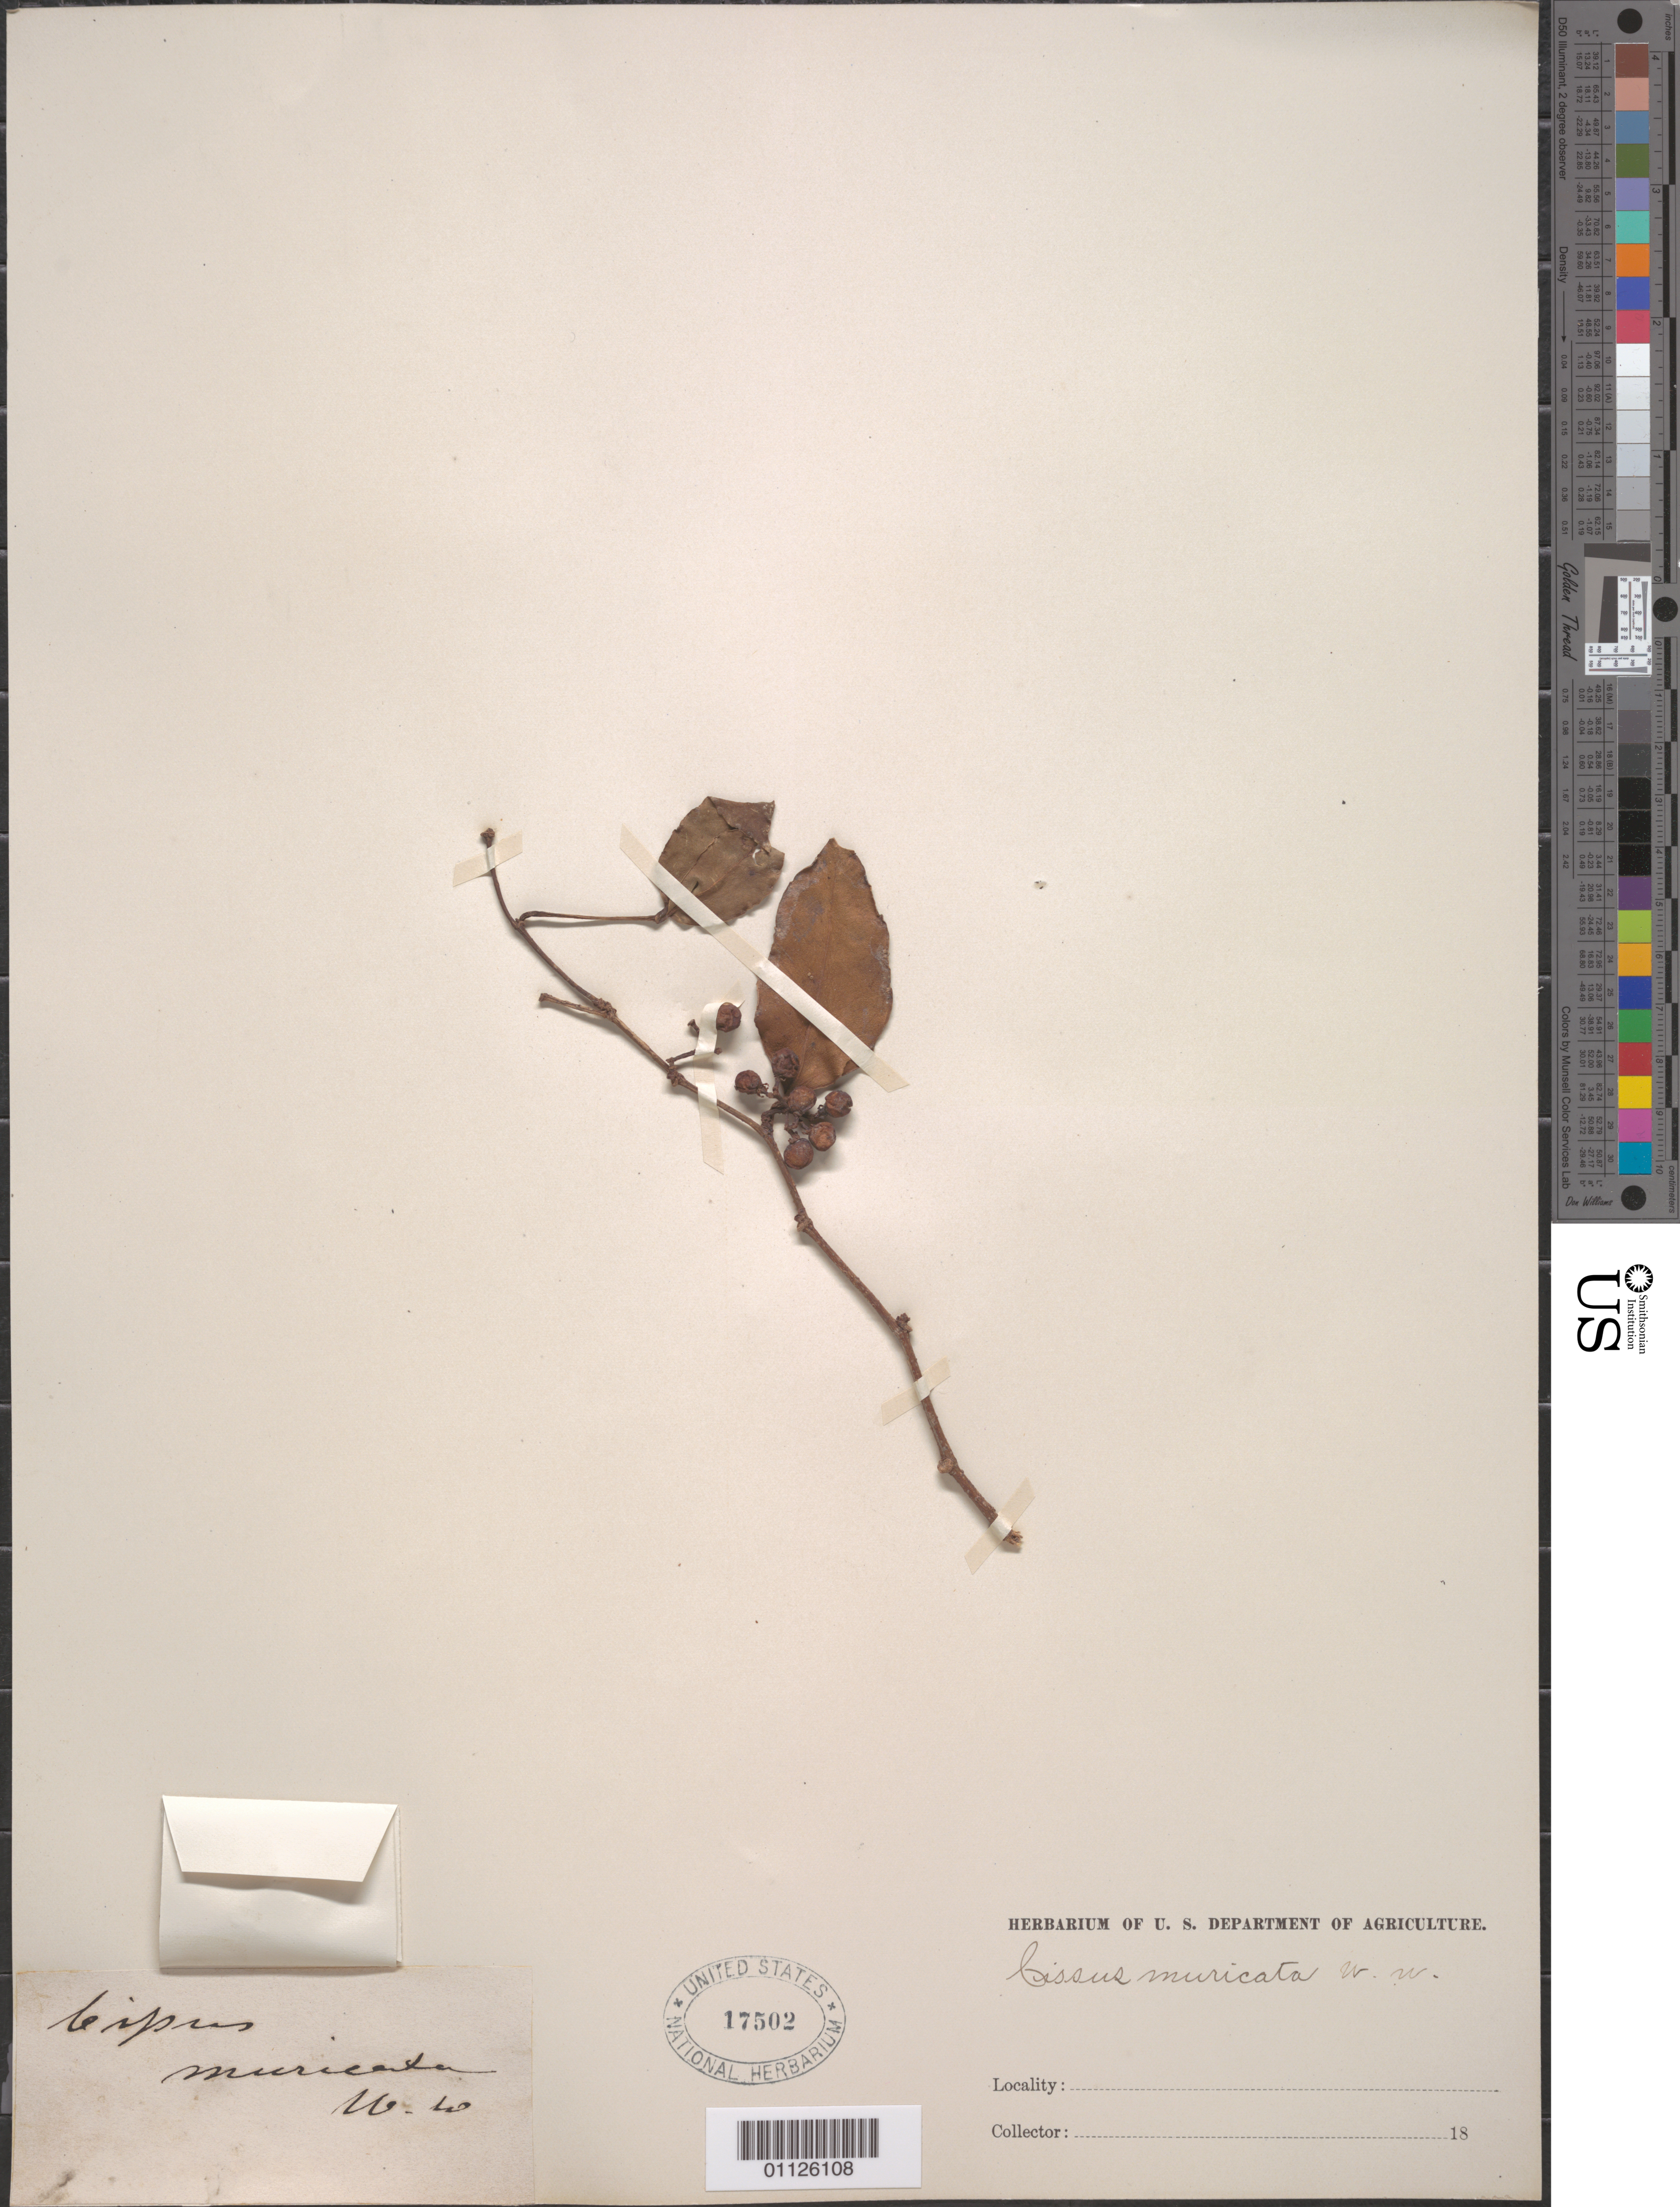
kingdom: Plantae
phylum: Tracheophyta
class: Magnoliopsida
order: Vitales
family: Vitaceae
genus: Cissus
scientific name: Cissus muricata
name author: Dalzell & A. Gibson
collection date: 1800/1900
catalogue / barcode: US 17502